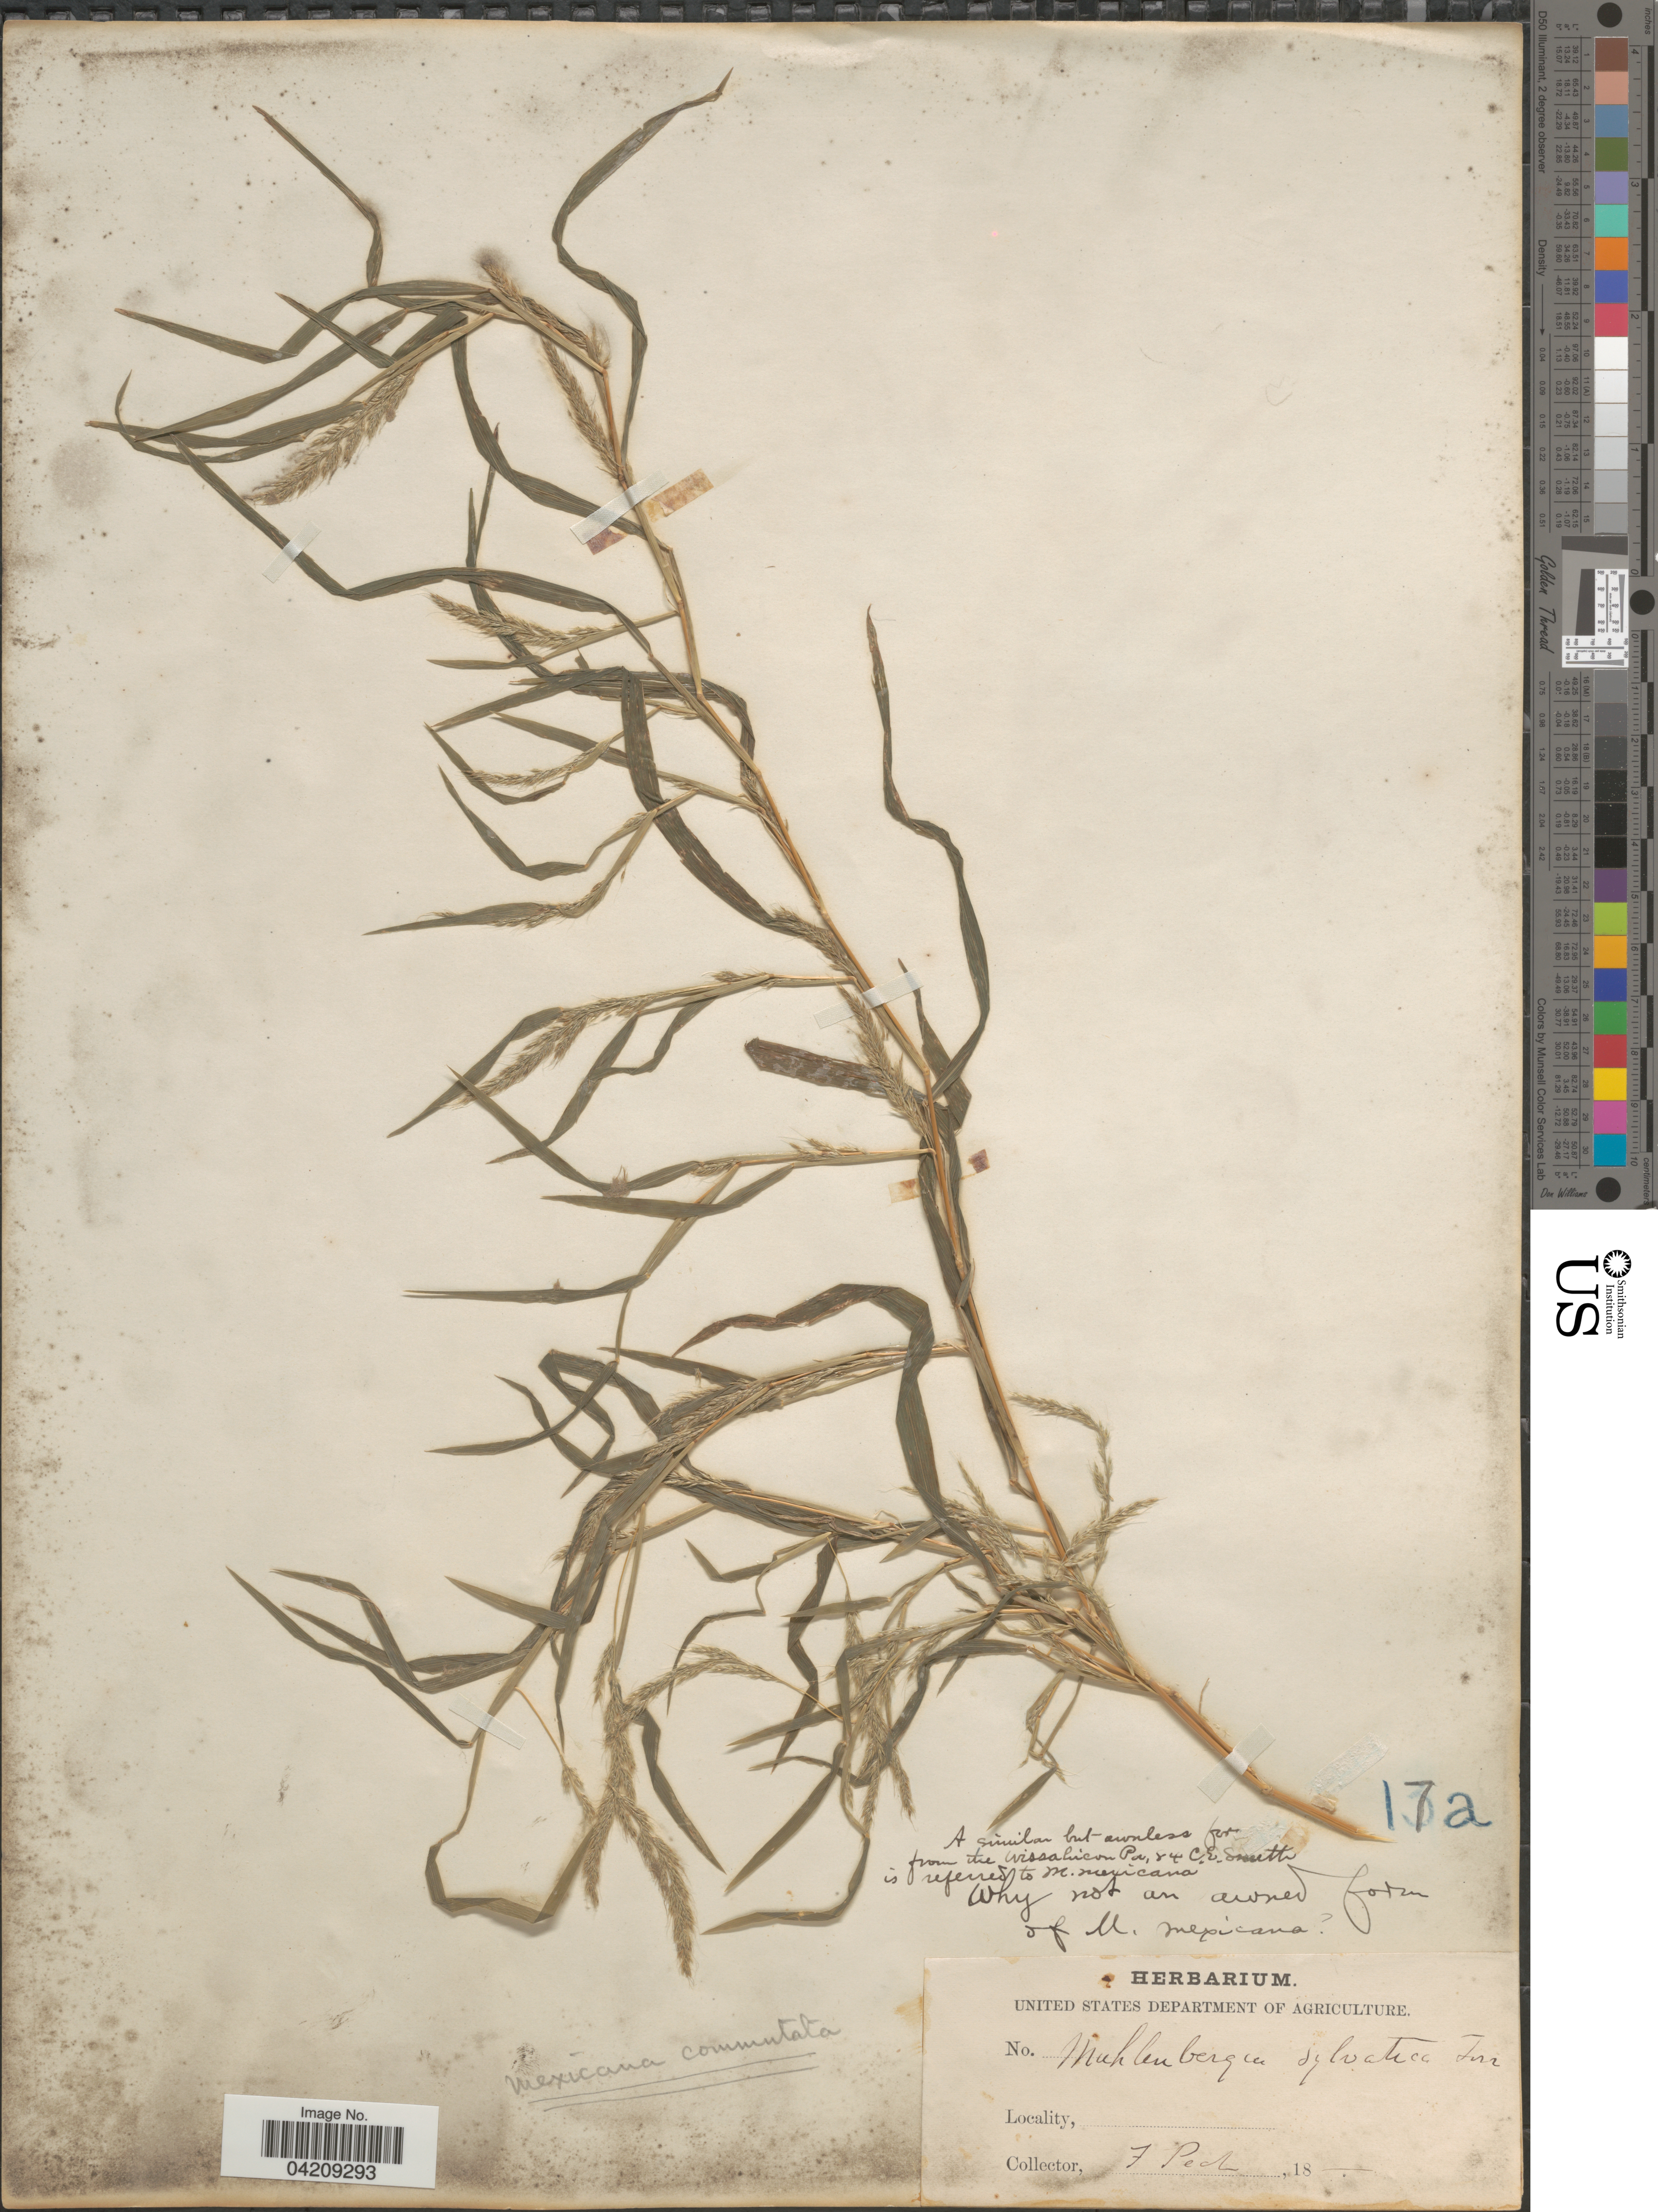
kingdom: Plantae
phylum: Tracheophyta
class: Liliopsida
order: Poales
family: Poaceae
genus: Muhlenbergia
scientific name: Muhlenbergia frondosa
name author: (Poir.) Fernald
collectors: F. Peck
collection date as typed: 18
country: United States